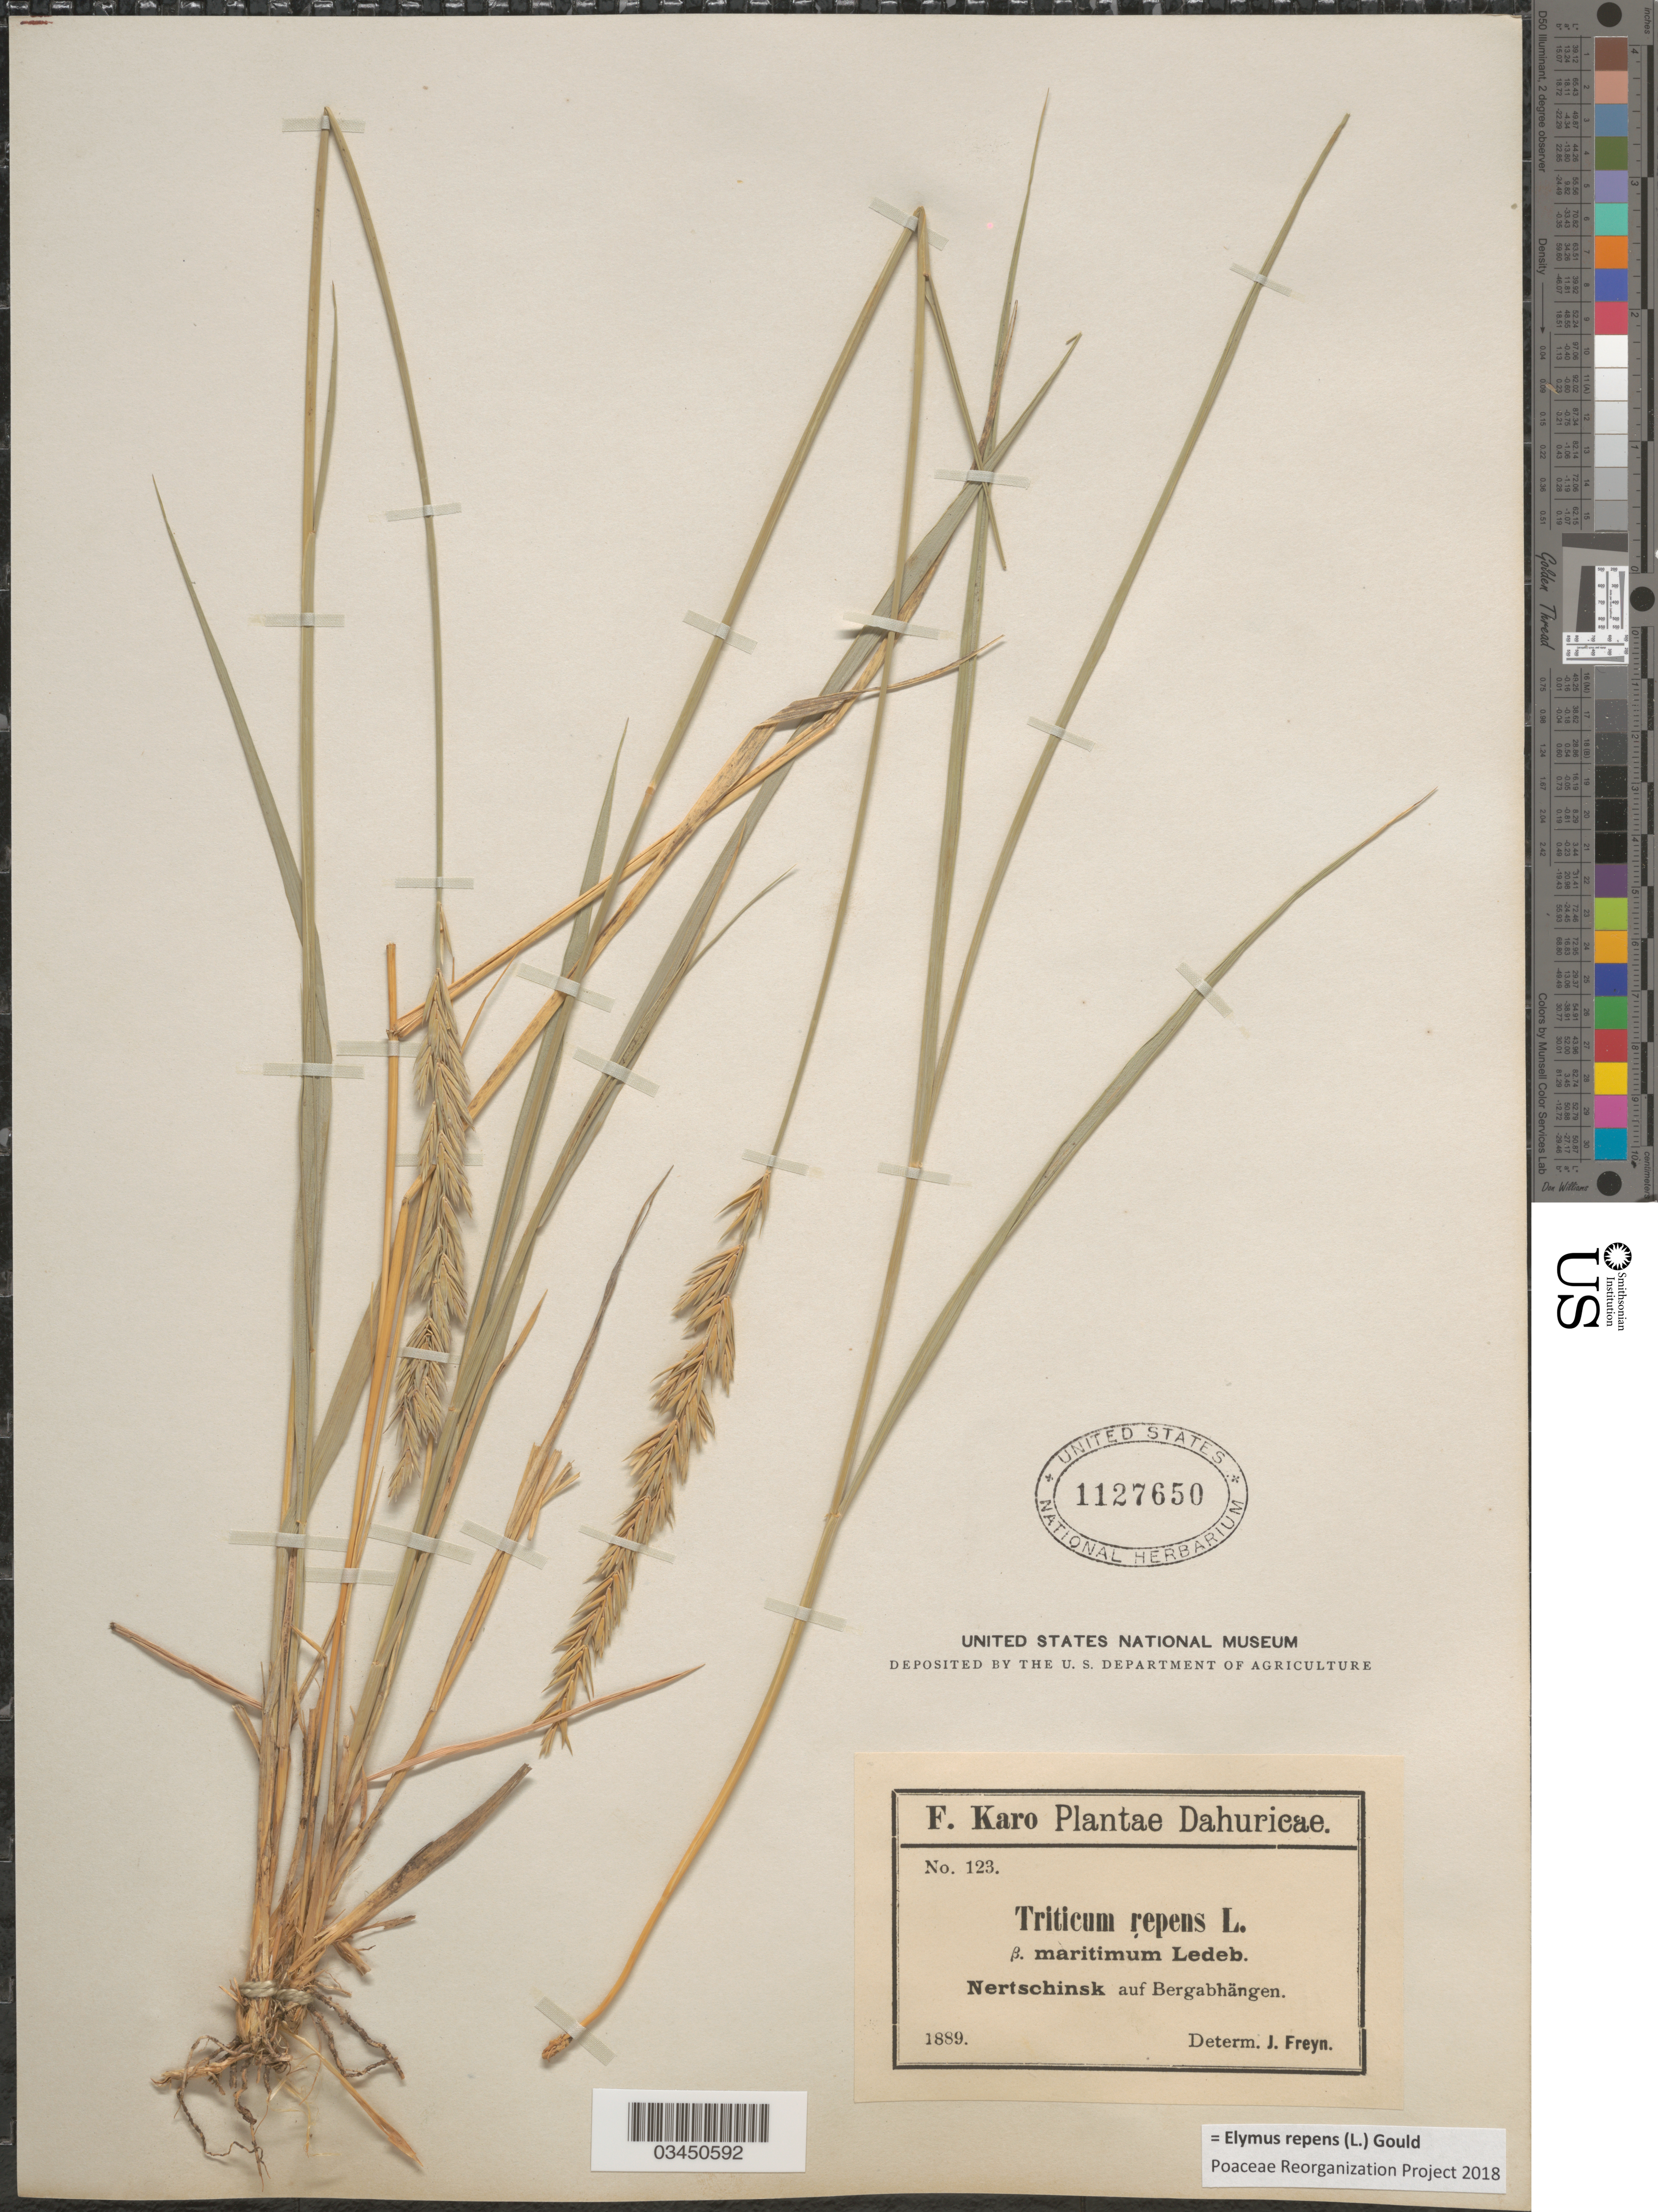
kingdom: Plantae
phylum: Tracheophyta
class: Liliopsida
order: Poales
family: Poaceae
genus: Elymus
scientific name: Elymus repens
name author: (L.) Gould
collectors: F. Karo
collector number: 123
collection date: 1889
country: Russian Federation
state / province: Zabaykalsky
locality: Dahuricae. Nertschinsk auf Bergabhängen.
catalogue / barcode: US 1127650